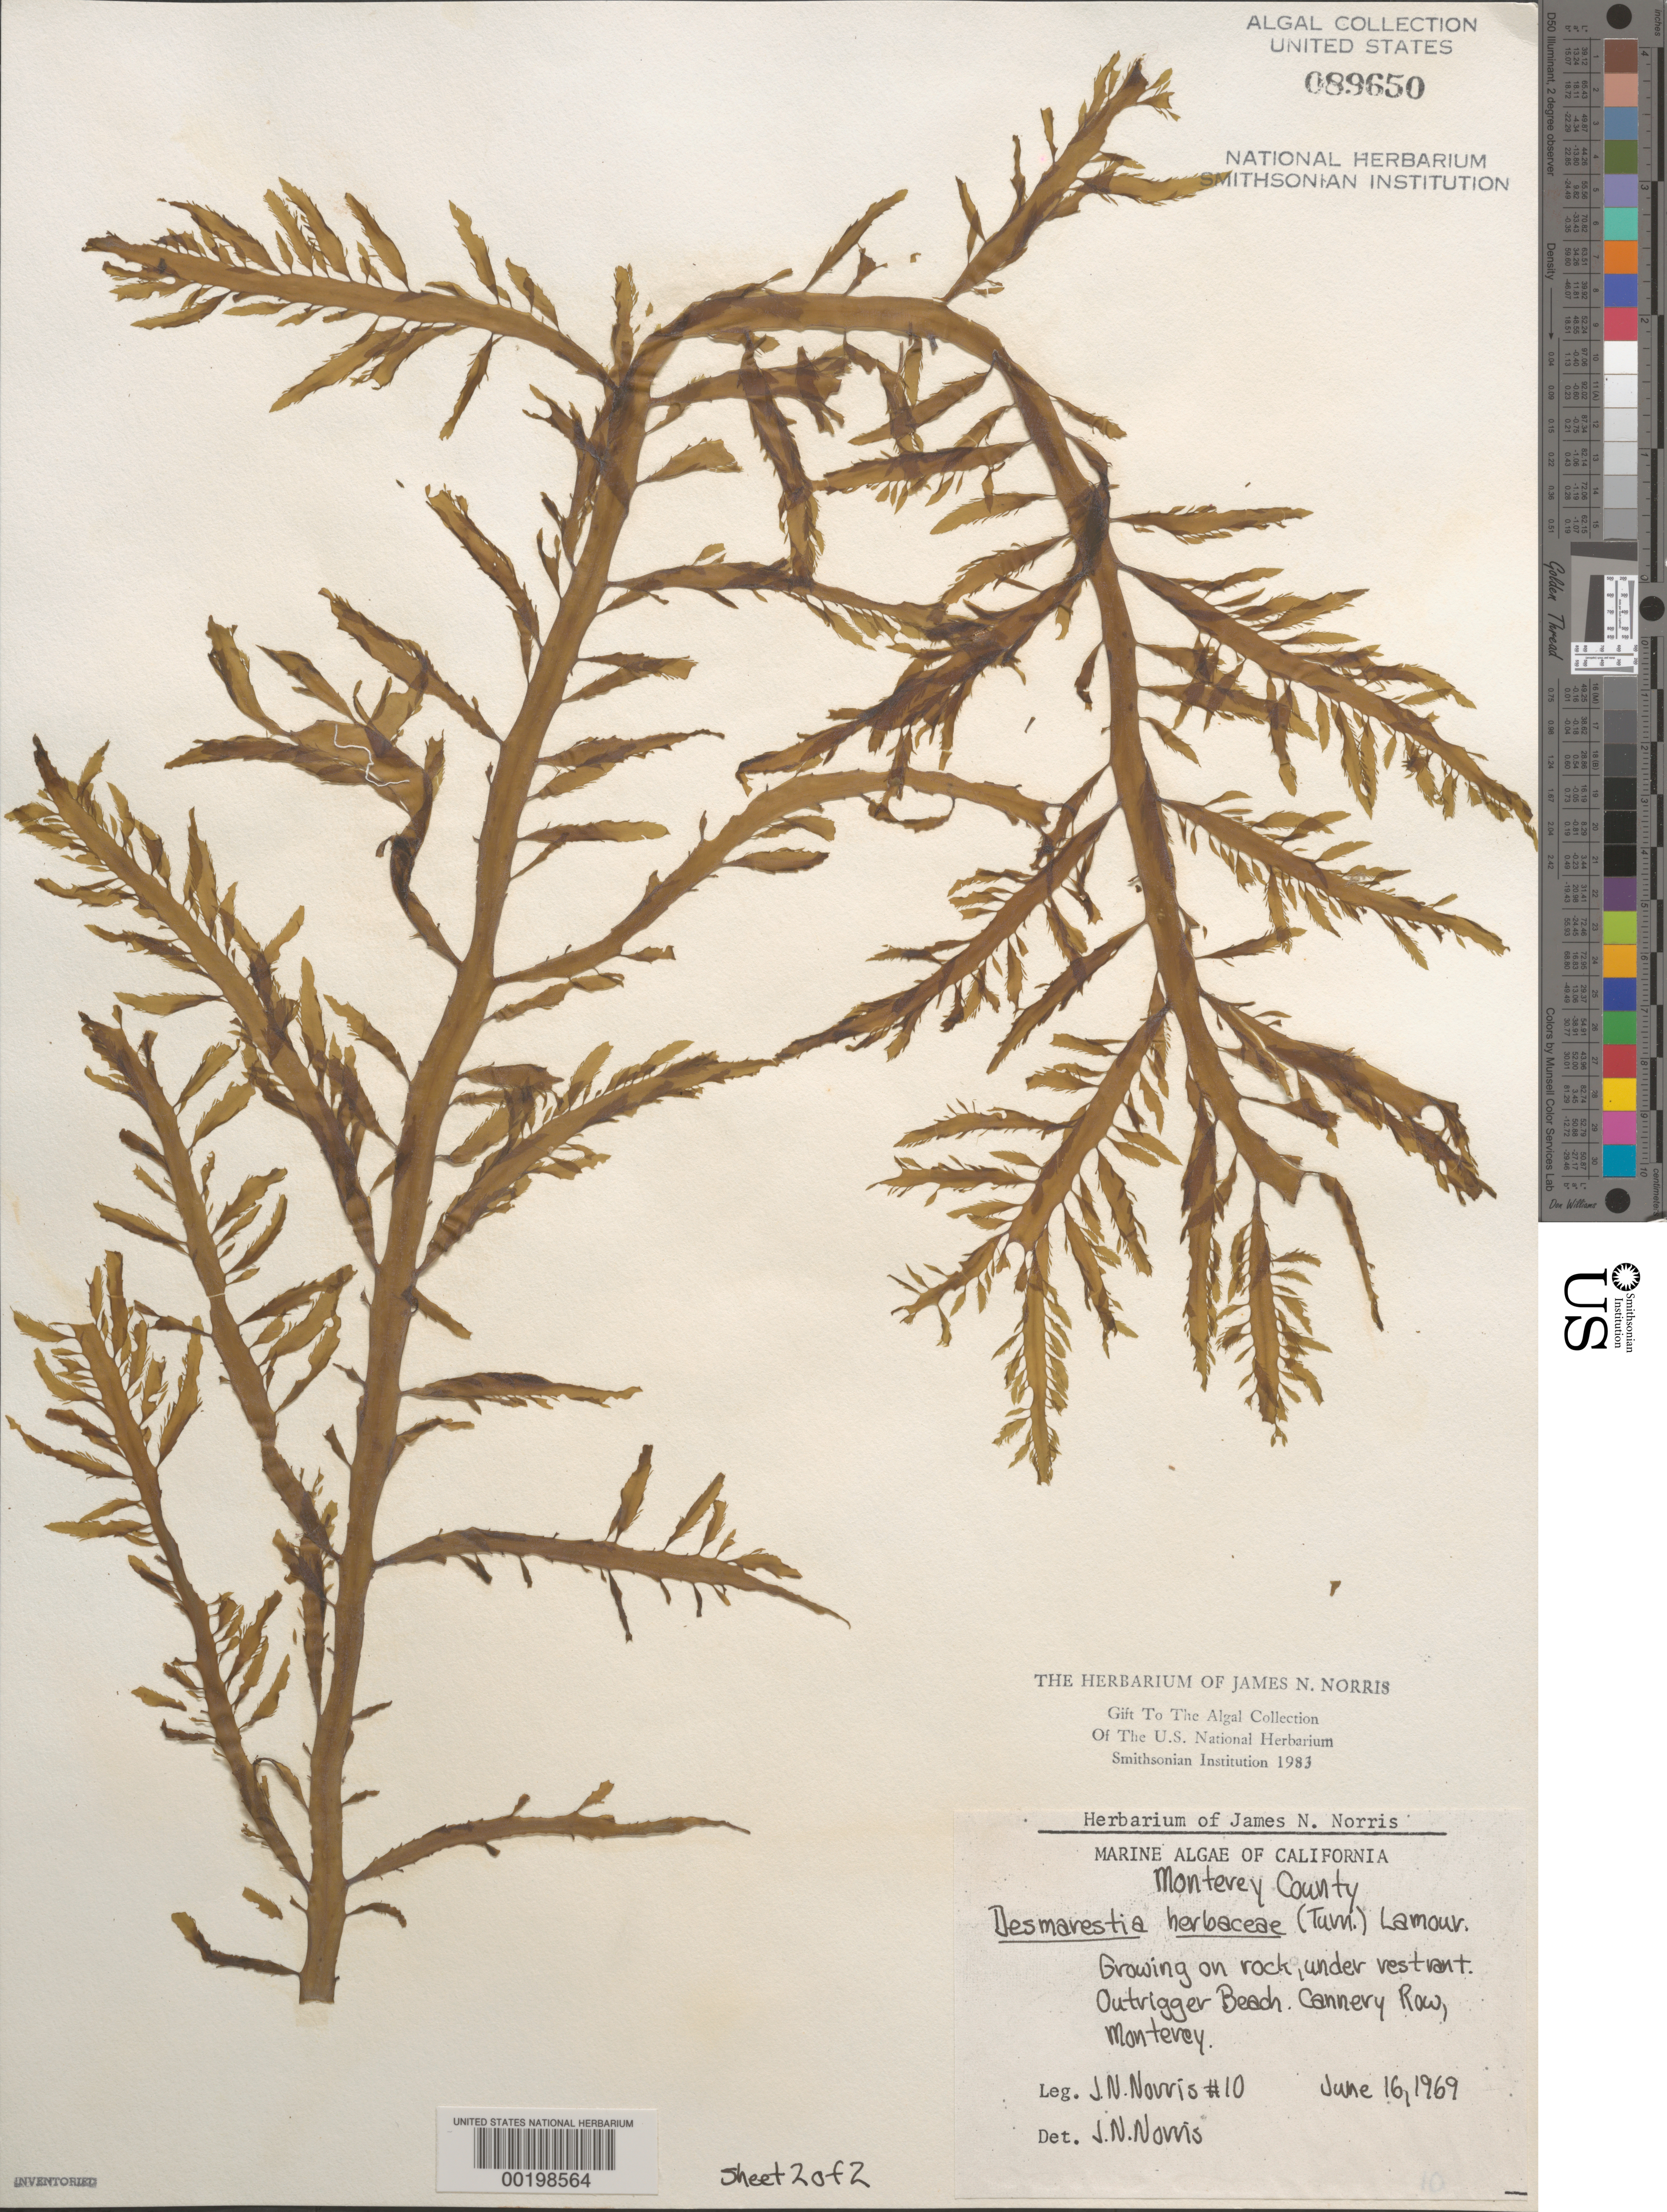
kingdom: Chromista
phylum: Ochrophyta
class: Phaeophyceae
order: Desmarestiales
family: Desmarestiaceae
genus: Desmarestia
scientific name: Desmarestia herbacea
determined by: Norris, James N.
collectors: J. N. Norris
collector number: JN-10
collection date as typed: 16 Jun 1969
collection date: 1969-06-16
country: United States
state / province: California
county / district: Monterey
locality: Monterey, Cannery Row, Outrigger Beach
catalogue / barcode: US 89650